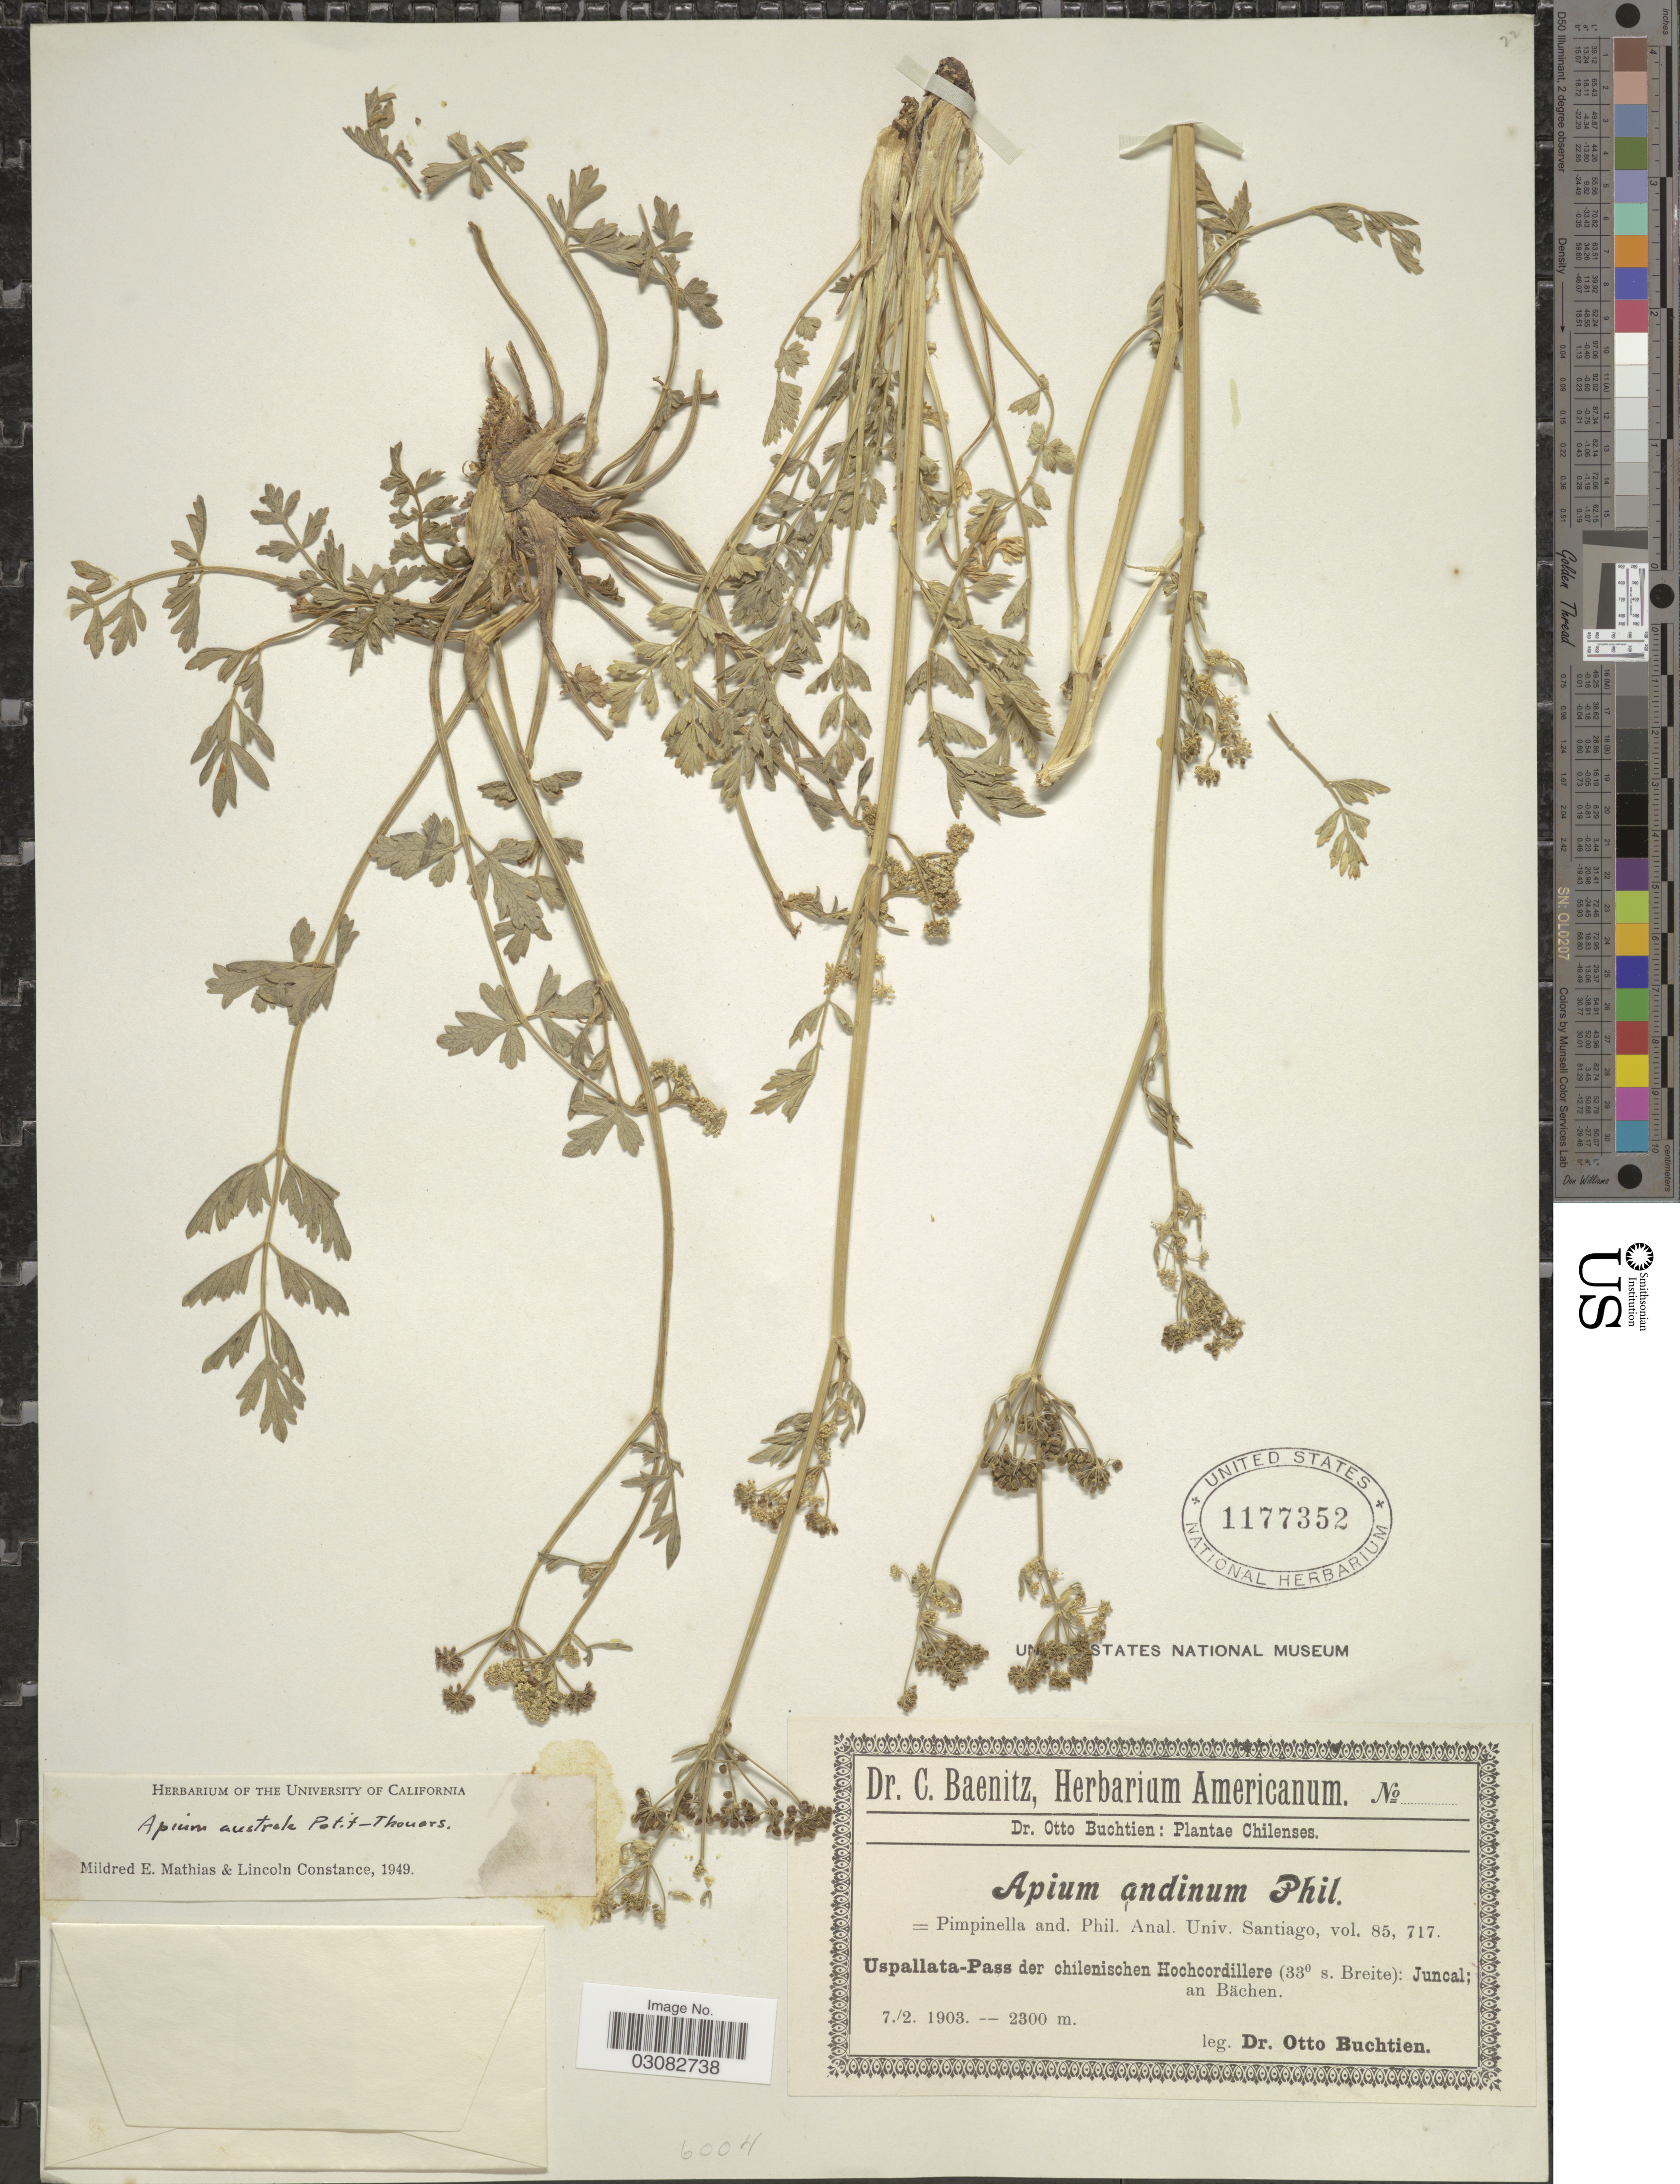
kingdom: Plantae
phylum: Tracheophyta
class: Magnoliopsida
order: Apiales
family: Apiaceae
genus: Apium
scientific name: Apium australe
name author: Thouars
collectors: O. Buchtien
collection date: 1903-02-07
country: Chile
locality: Uspallata-Pass der chilenischen Hochcordillere (33° s. Breite): Juncal.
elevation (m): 2300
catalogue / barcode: US 1177352